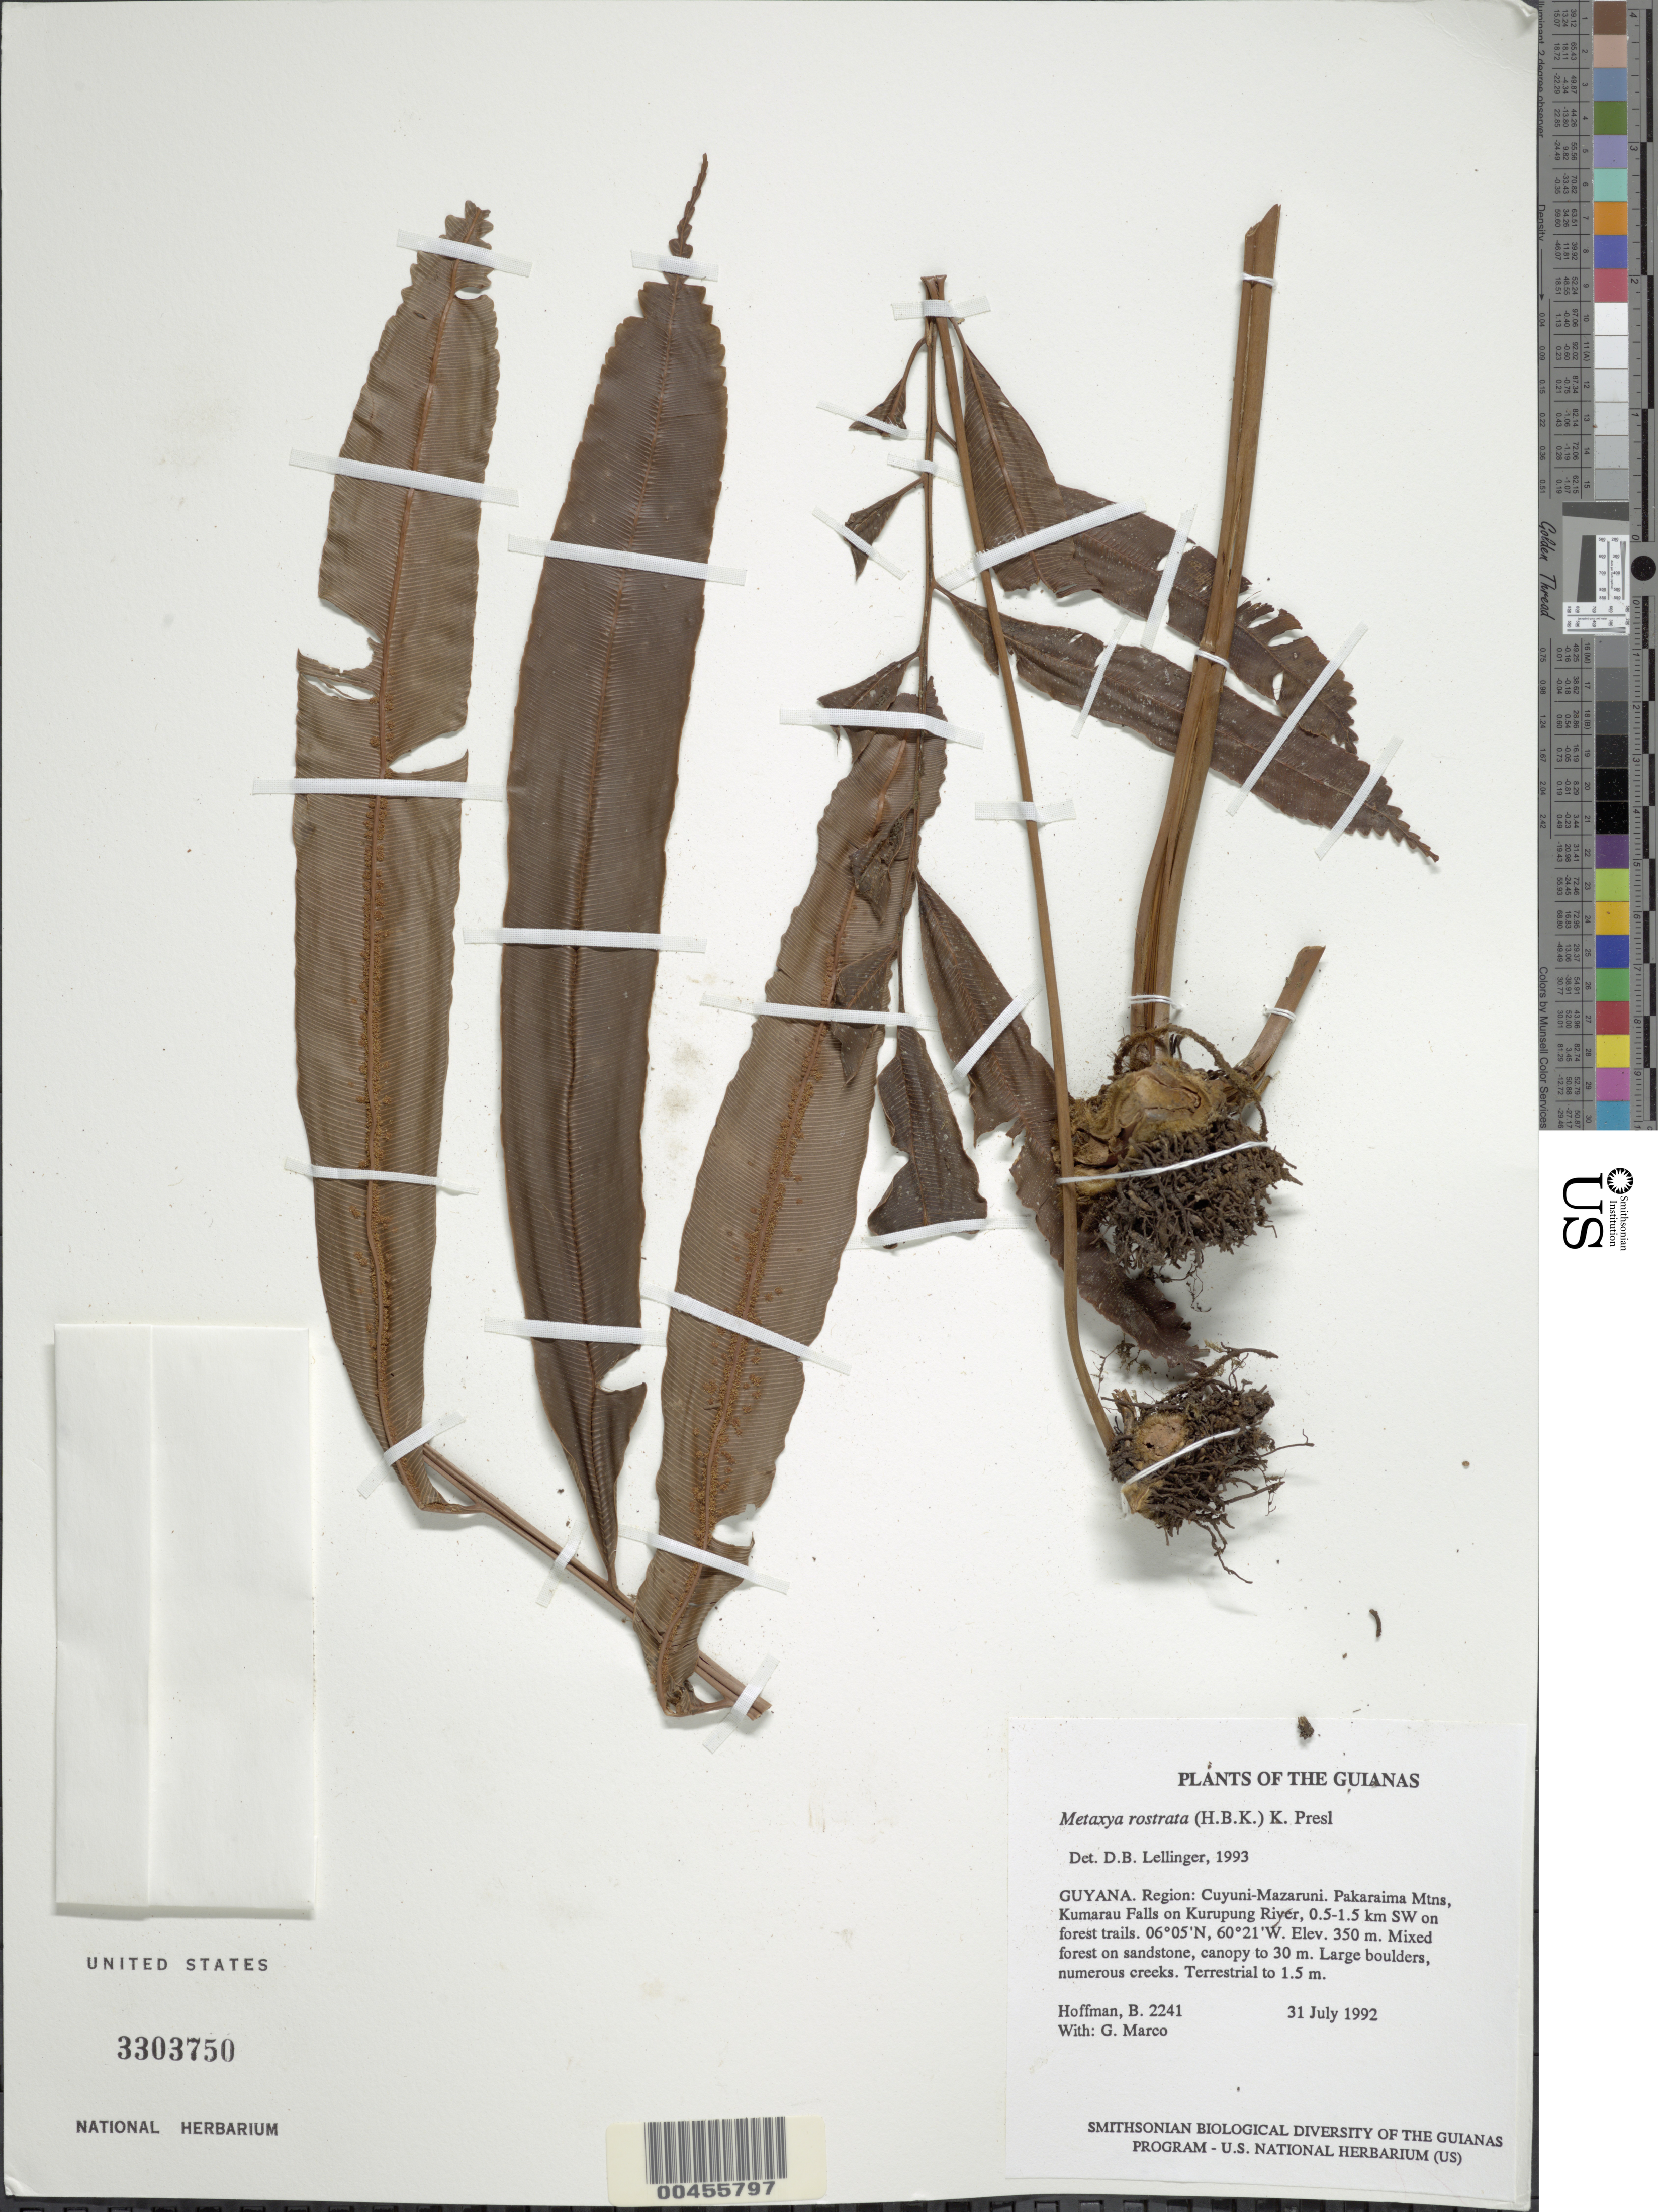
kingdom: Plantae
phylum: Tracheophyta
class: Polypodiopsida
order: Cyatheales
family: Metaxyaceae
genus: Metaxya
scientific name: Metaxya rostrata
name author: (Kunth) C. Presl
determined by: Lellinger, David B., (BOT), Smithsonian Institution - National Museum of Natural History (UNITED STATES)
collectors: B. Hoffman & G. Marco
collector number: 2241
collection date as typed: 31 July 1992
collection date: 1992-07-31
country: Guyana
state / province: Cuyuni-Mazaruni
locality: Pakaraima Mountains, Kumarau Falls on Kurupung River, 0.5-1.5 km SW on forest trails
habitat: Mixed forest on sandstone, canopy to 30 m. Large boulders, numerous creeks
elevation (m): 350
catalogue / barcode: US 3303750